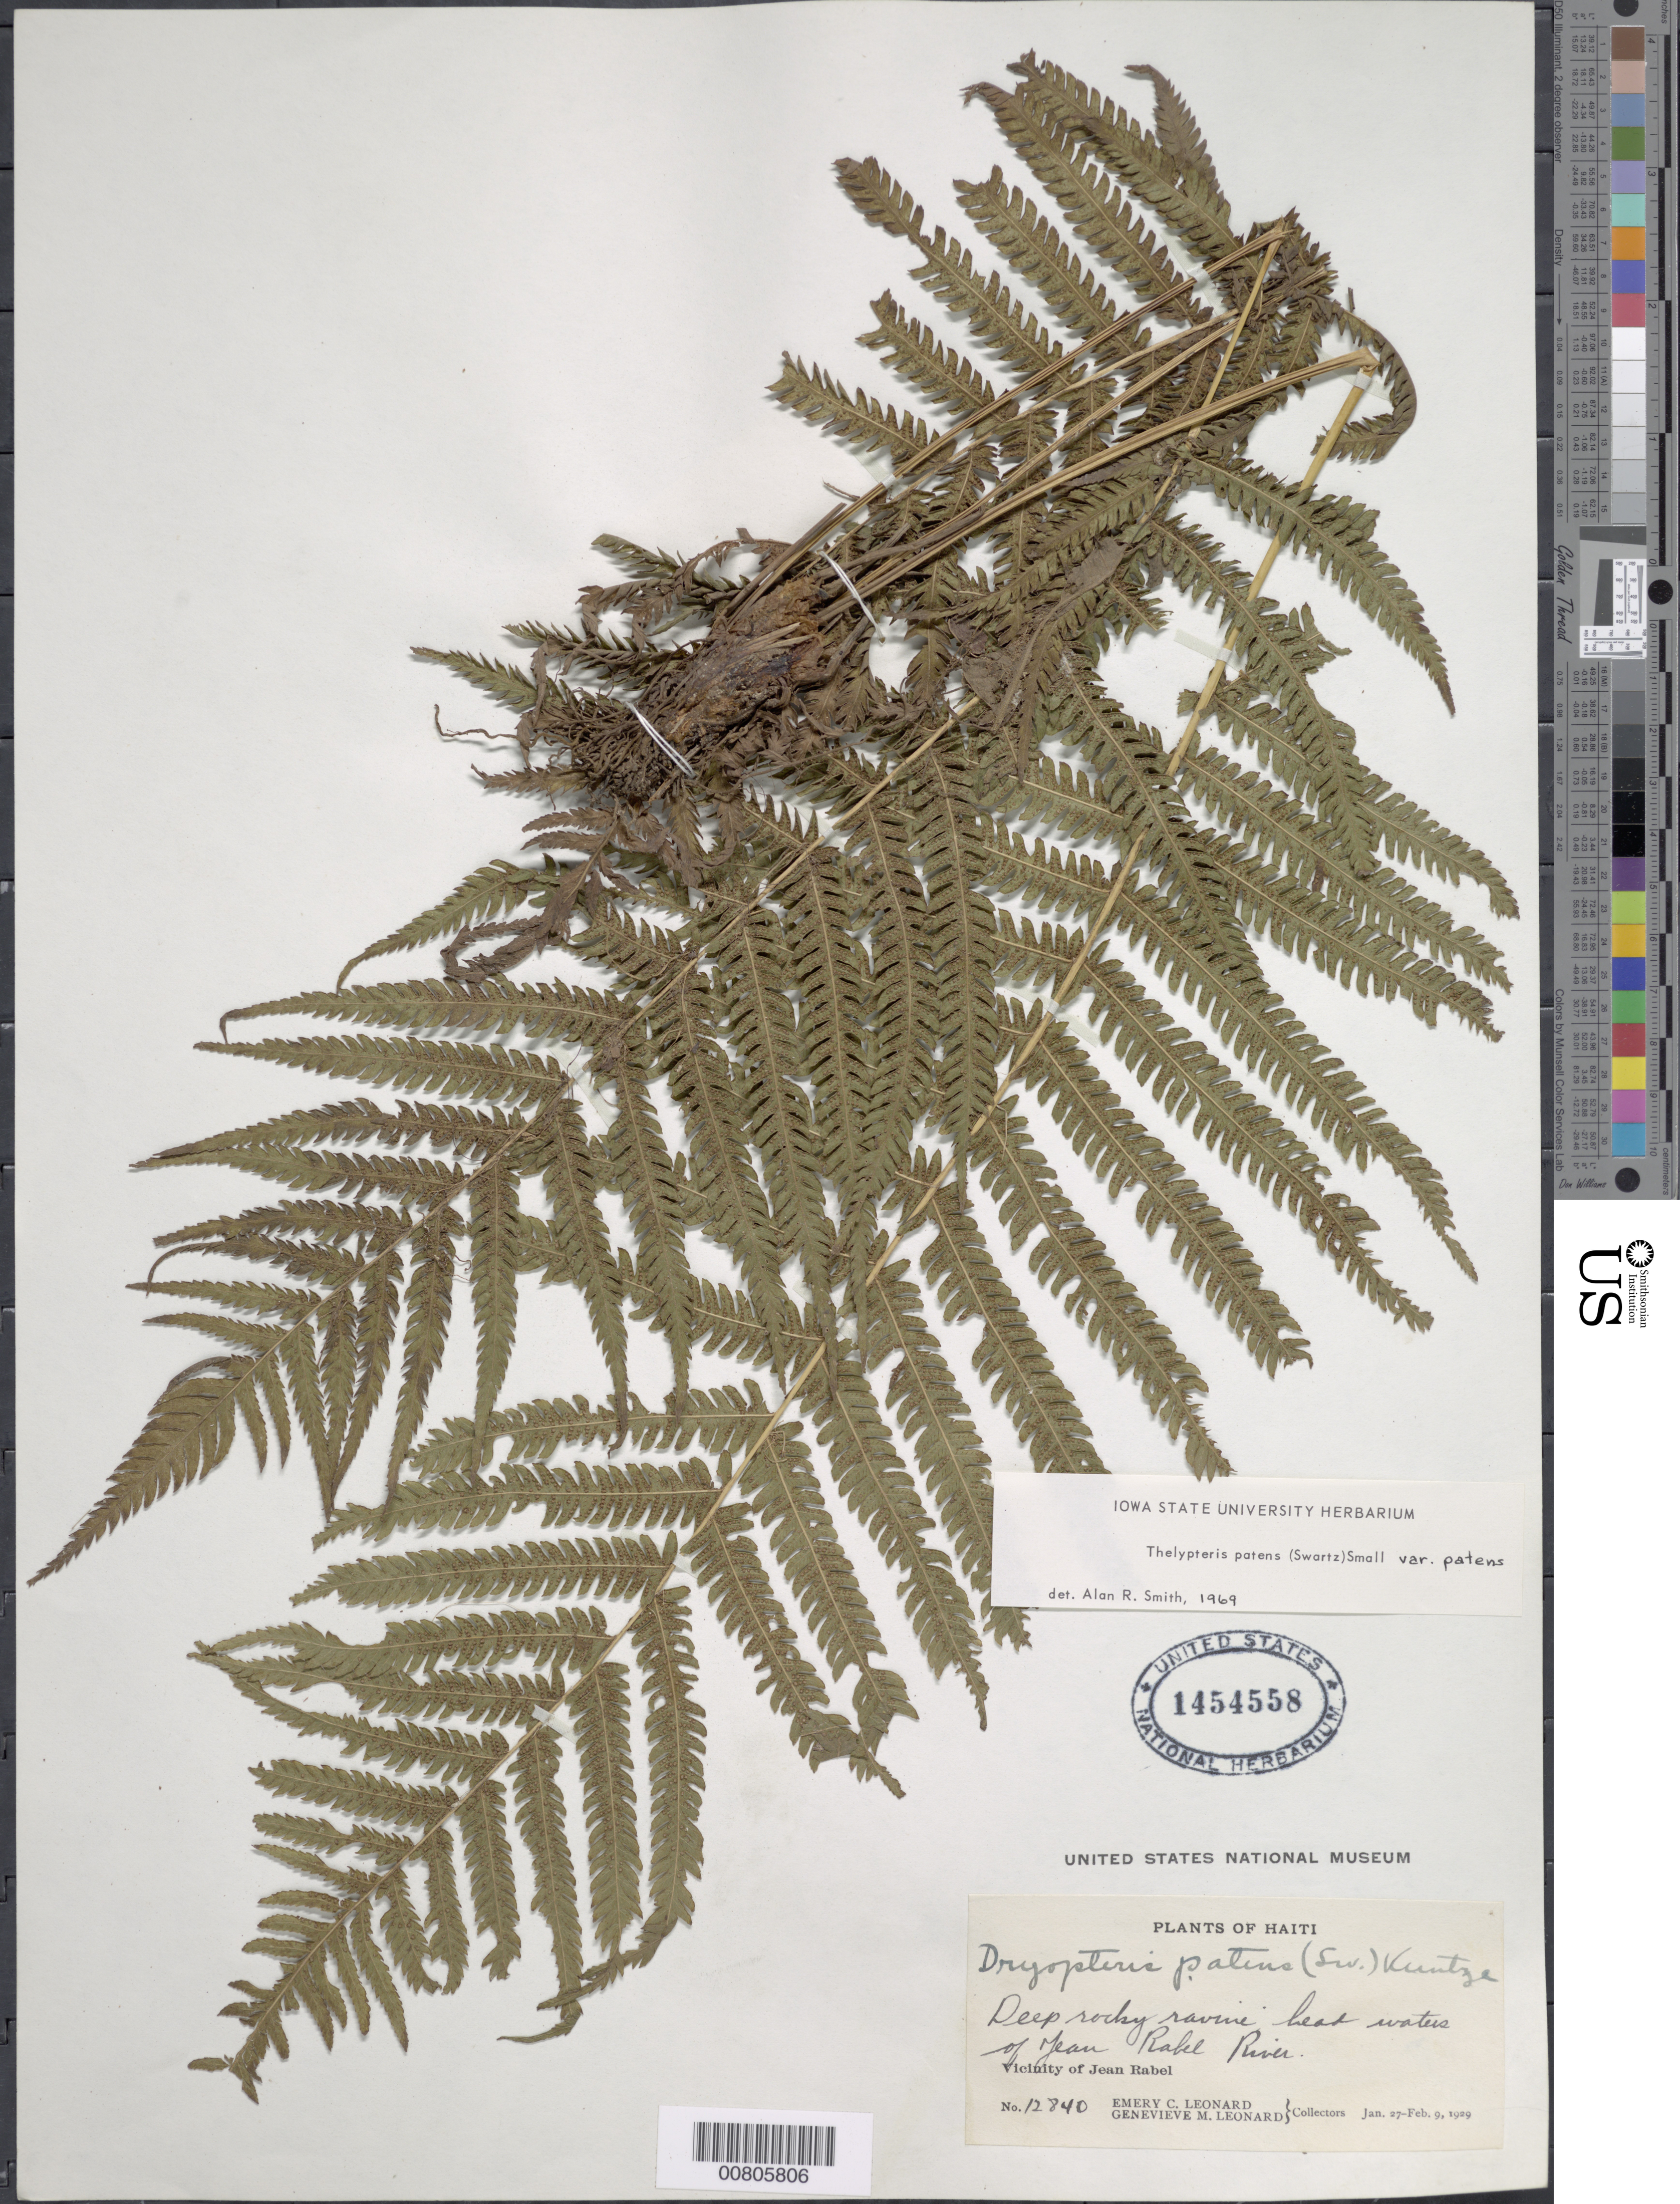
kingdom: Plantae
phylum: Tracheophyta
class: Polypodiopsida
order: Polypodiales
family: Thelypteridaceae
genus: Christella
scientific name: Christella patens var. patens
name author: (Sw.) Holttum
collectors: E. C. Leonard & G. M. Leonard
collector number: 12840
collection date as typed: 27 Jan 1929 to 09 Feb 1929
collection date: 1929-01-27/1929-02-09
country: Haiti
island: Hispaniola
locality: Jean Rabel vicinity, headwaters of Jean Rabel River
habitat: Deep rocky ravine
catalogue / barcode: US 1454558